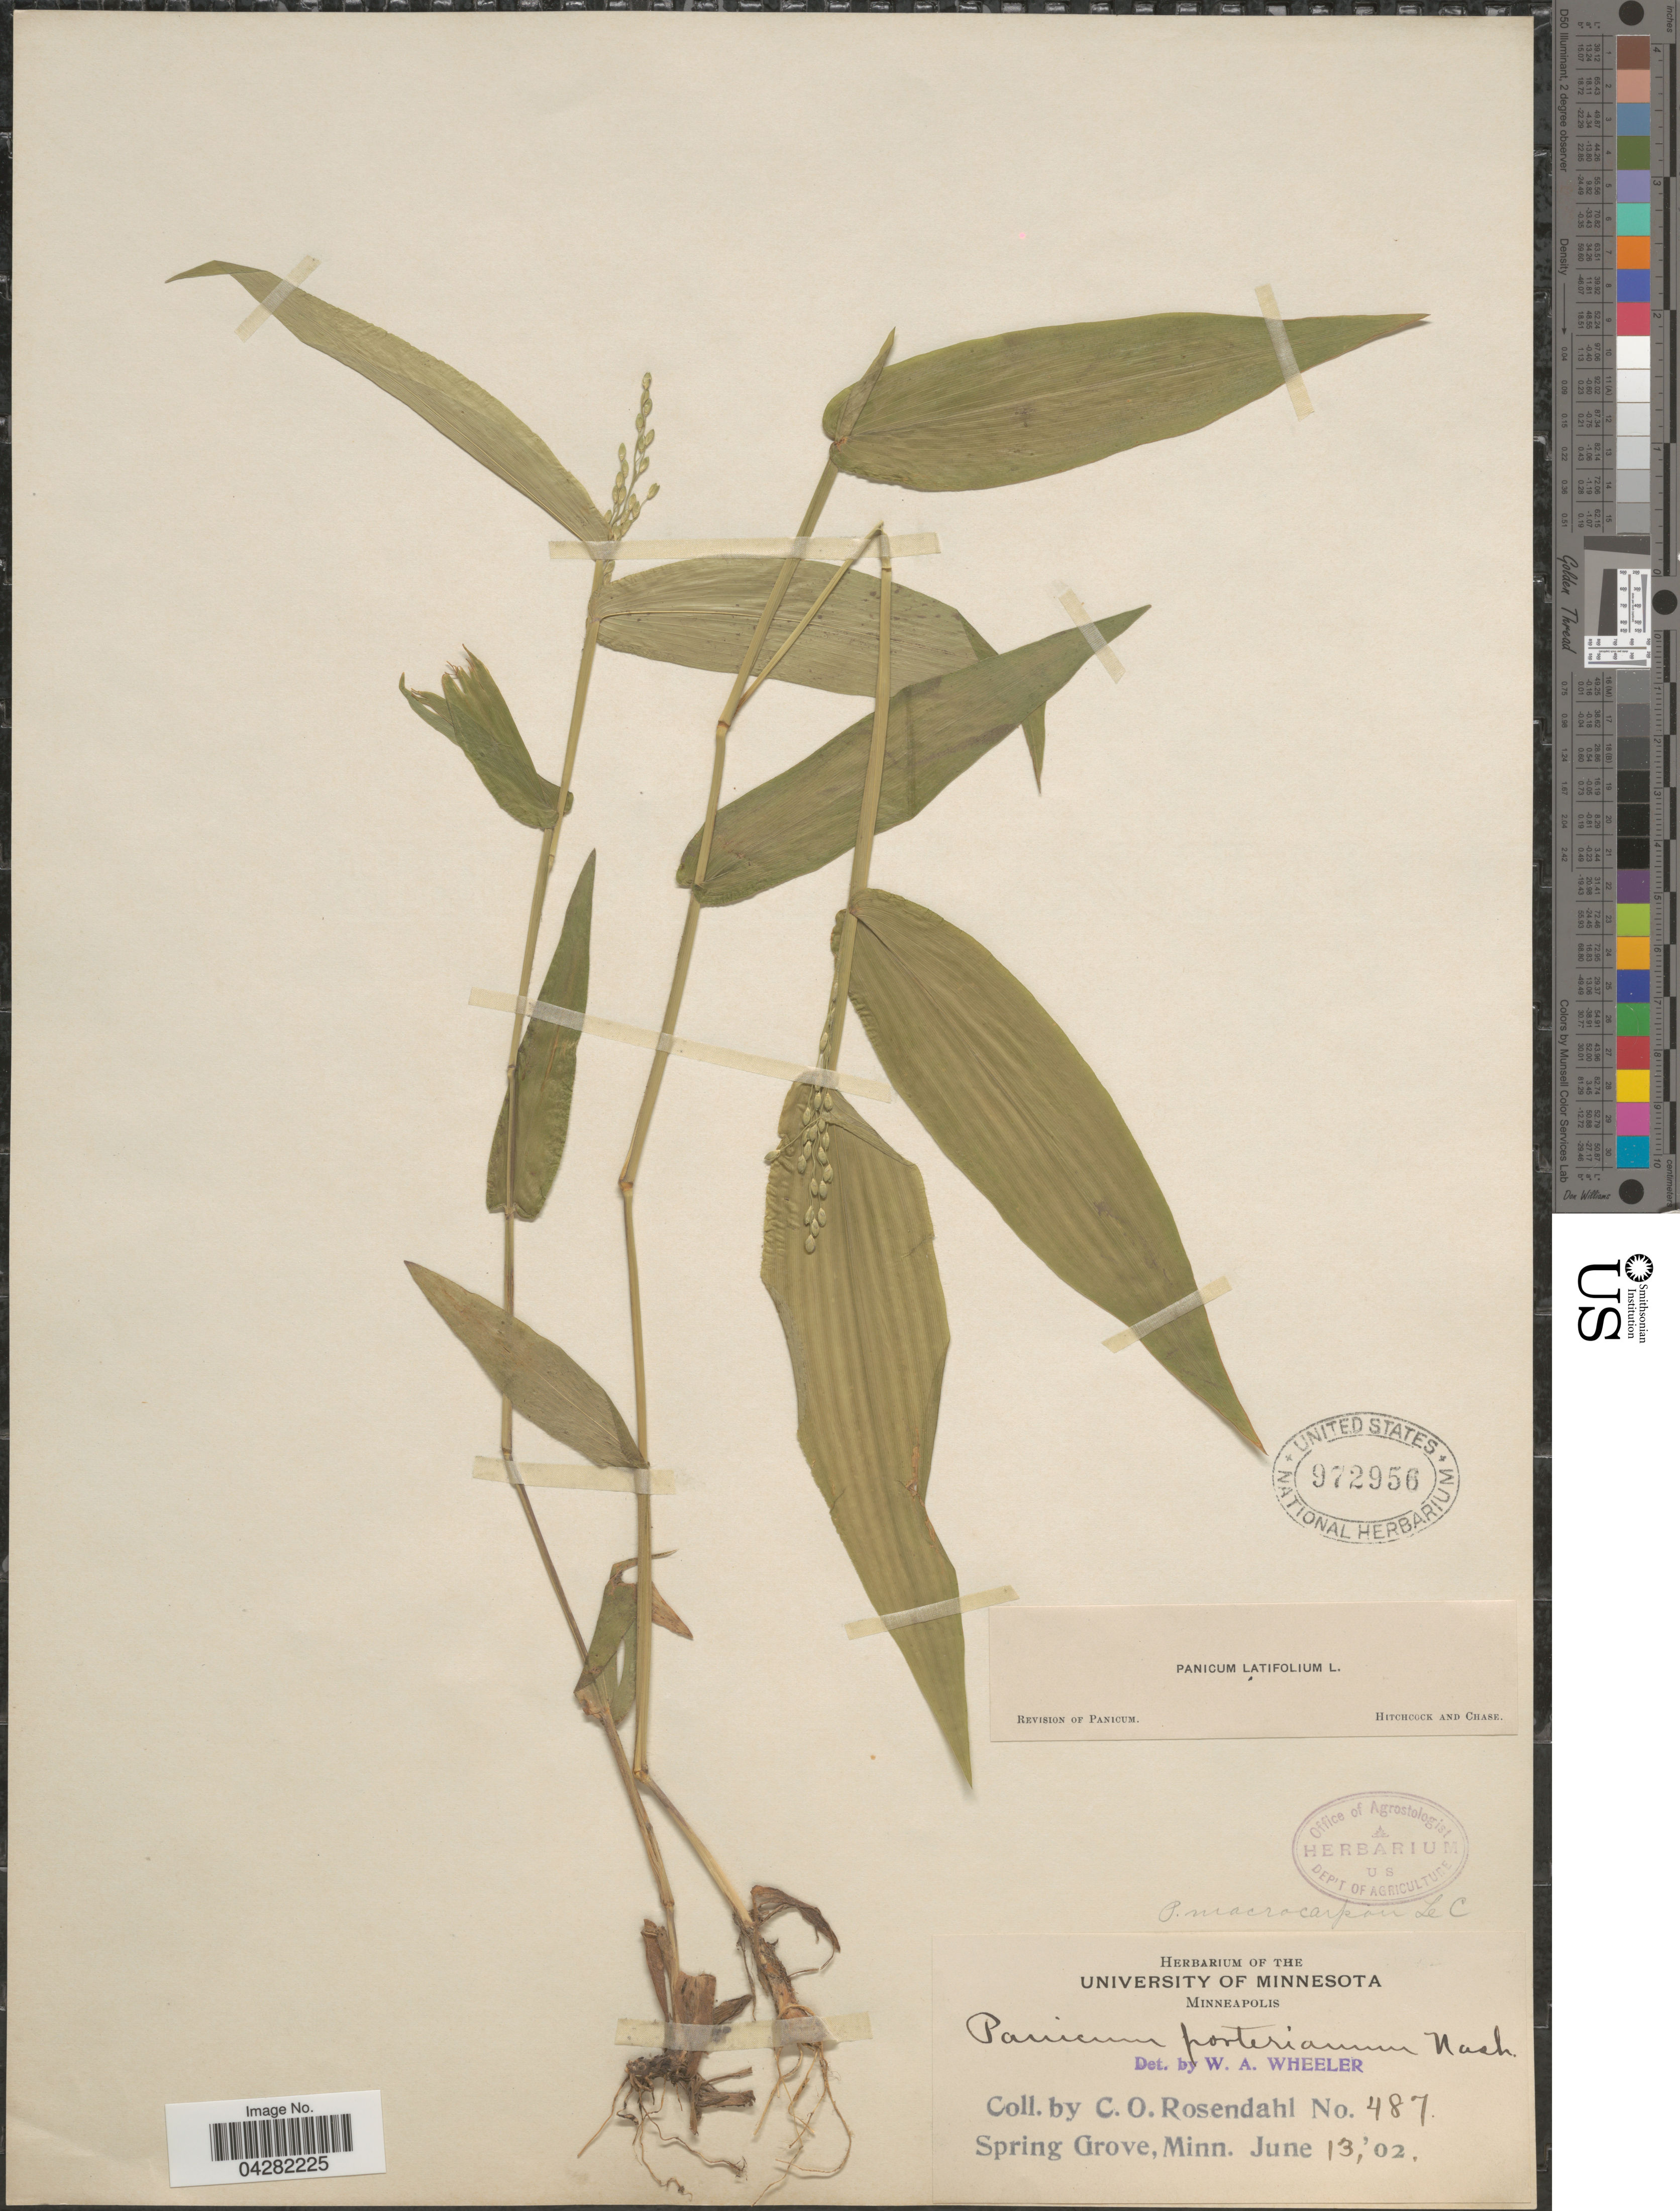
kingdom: Plantae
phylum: Tracheophyta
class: Liliopsida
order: Poales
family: Poaceae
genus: Dichanthelium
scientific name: Dichanthelium laxiflorum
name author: (Lam.) Gould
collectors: C. O. Rosendahl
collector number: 487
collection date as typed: Transcribed d/m/y: 13/6/2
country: United States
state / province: Minnesota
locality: Spring Grove.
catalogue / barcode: US 972956